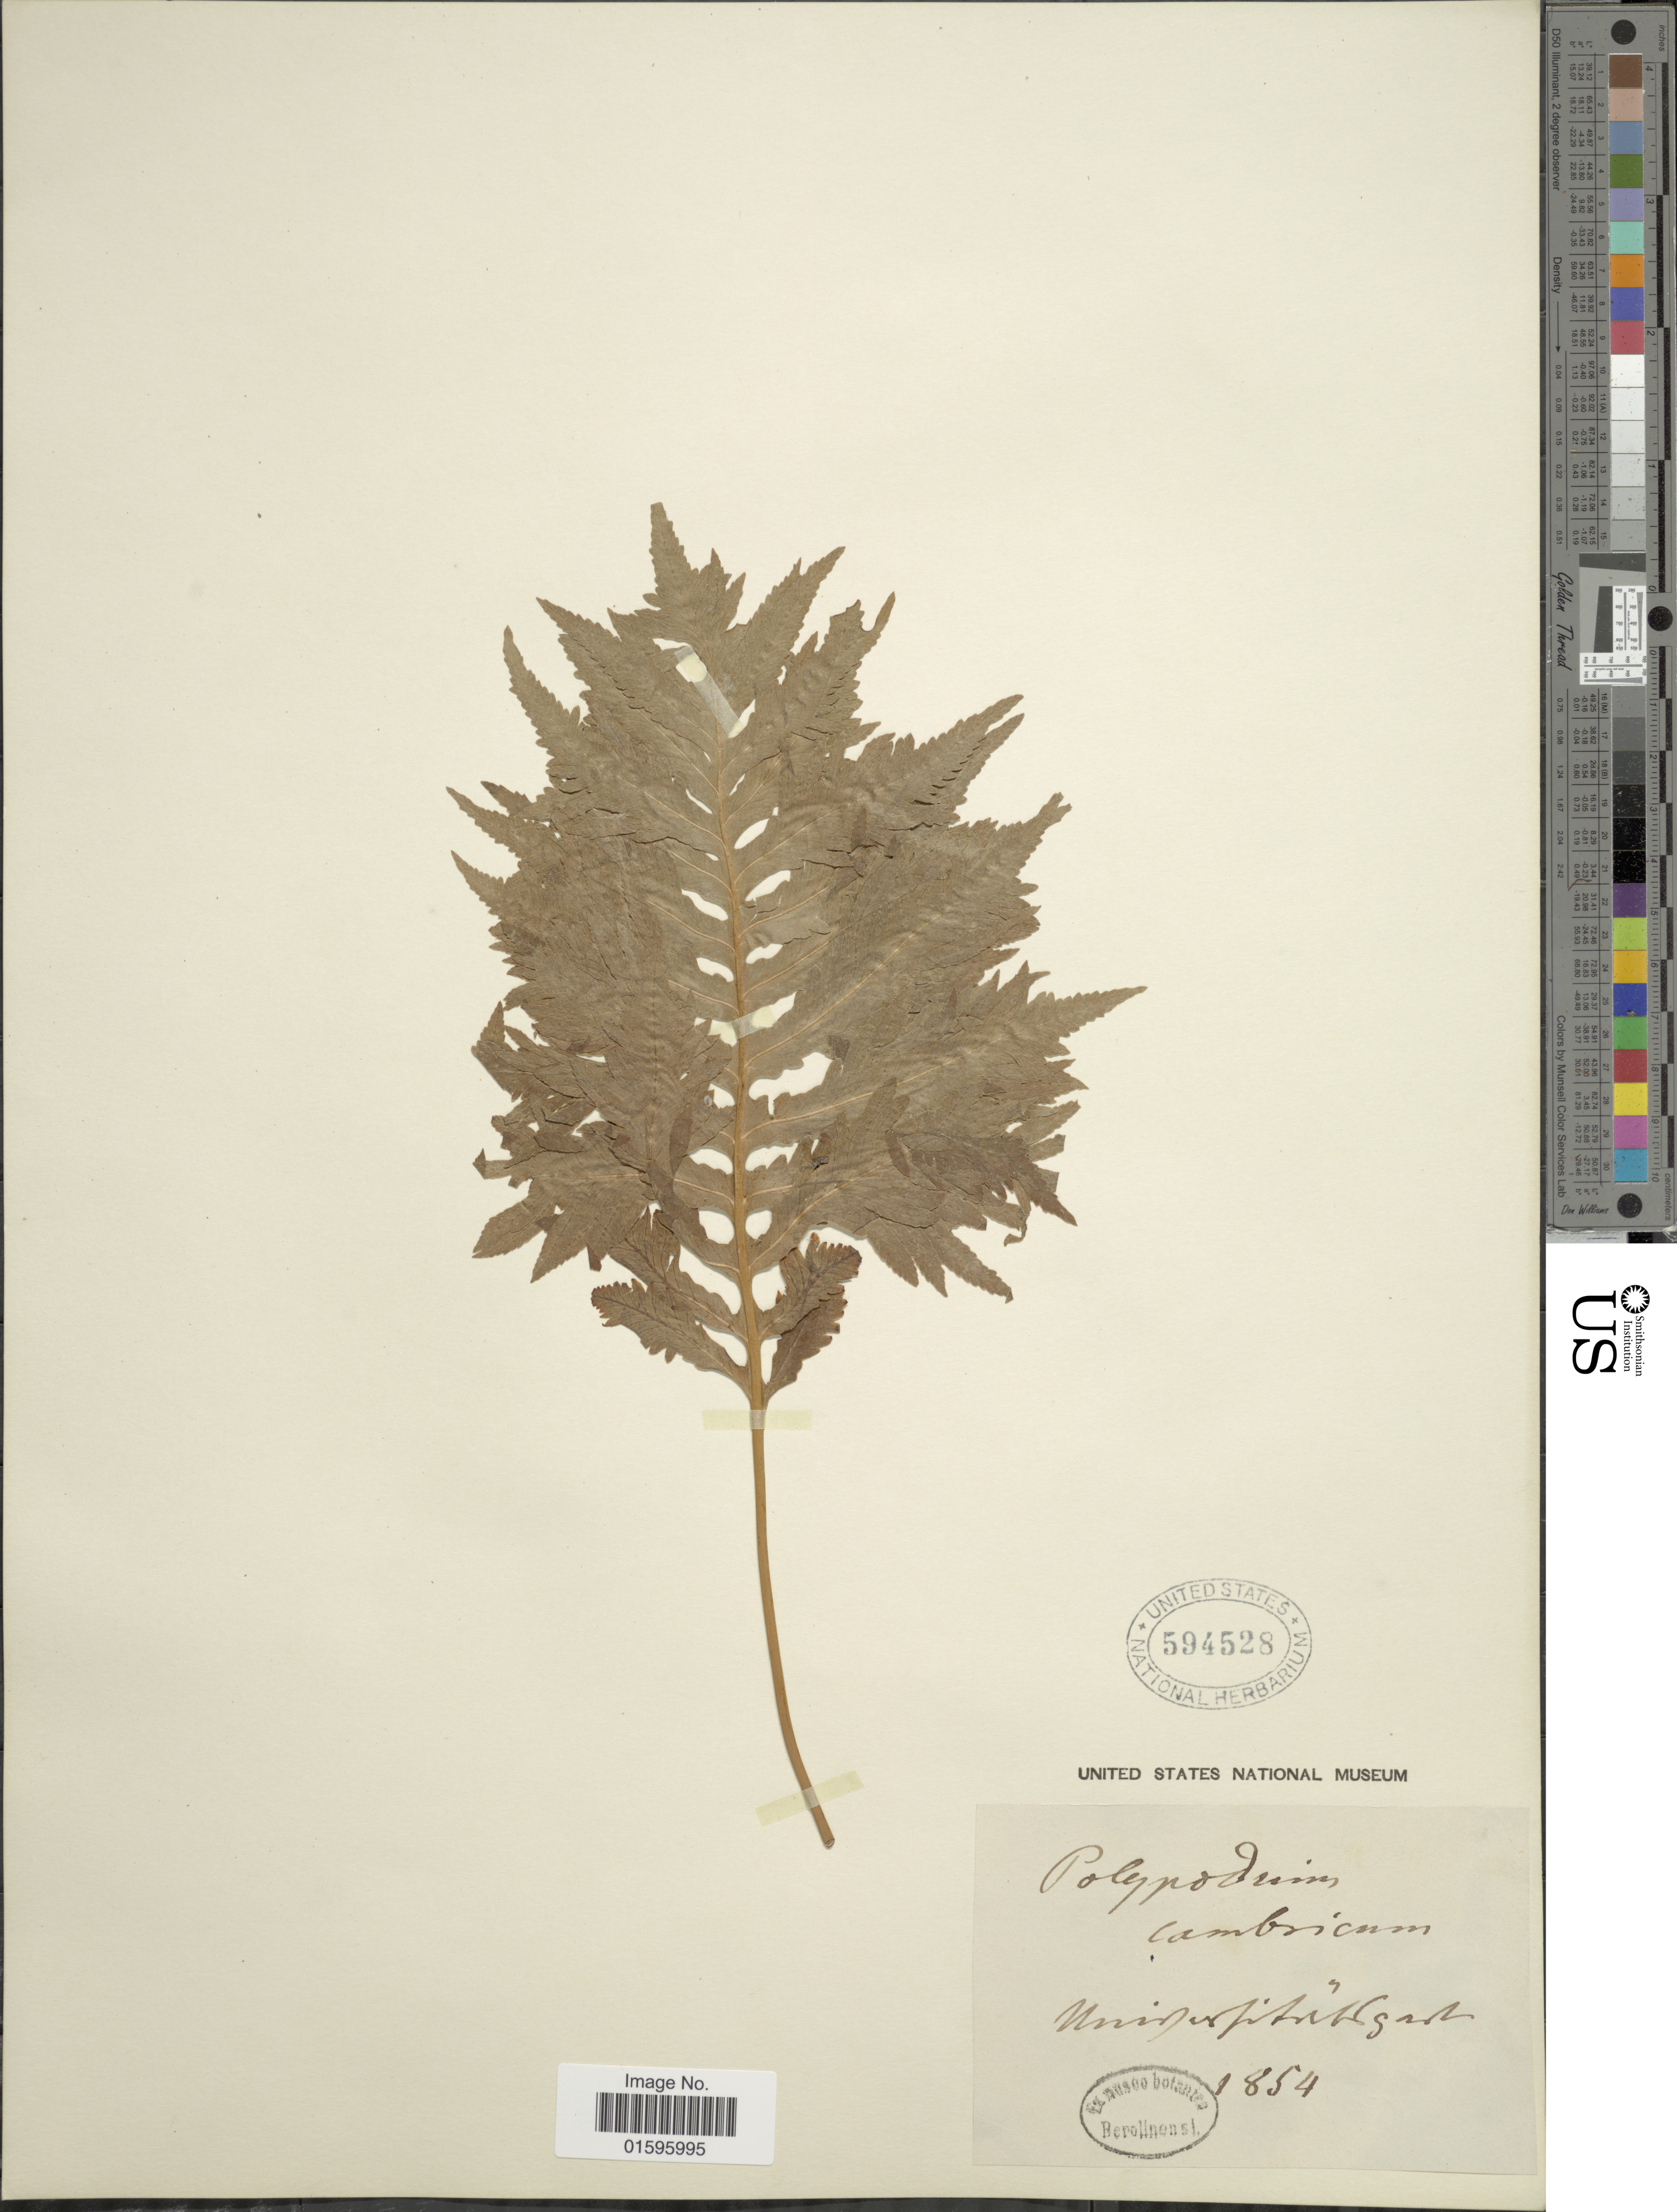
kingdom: Plantae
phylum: Tracheophyta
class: Polypodiopsida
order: Polypodiales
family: Polypodiaceae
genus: Polypodium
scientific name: Polypodium vulgare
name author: L.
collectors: ex Mus. Bot. Berolinensi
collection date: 1854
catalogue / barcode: US 594528